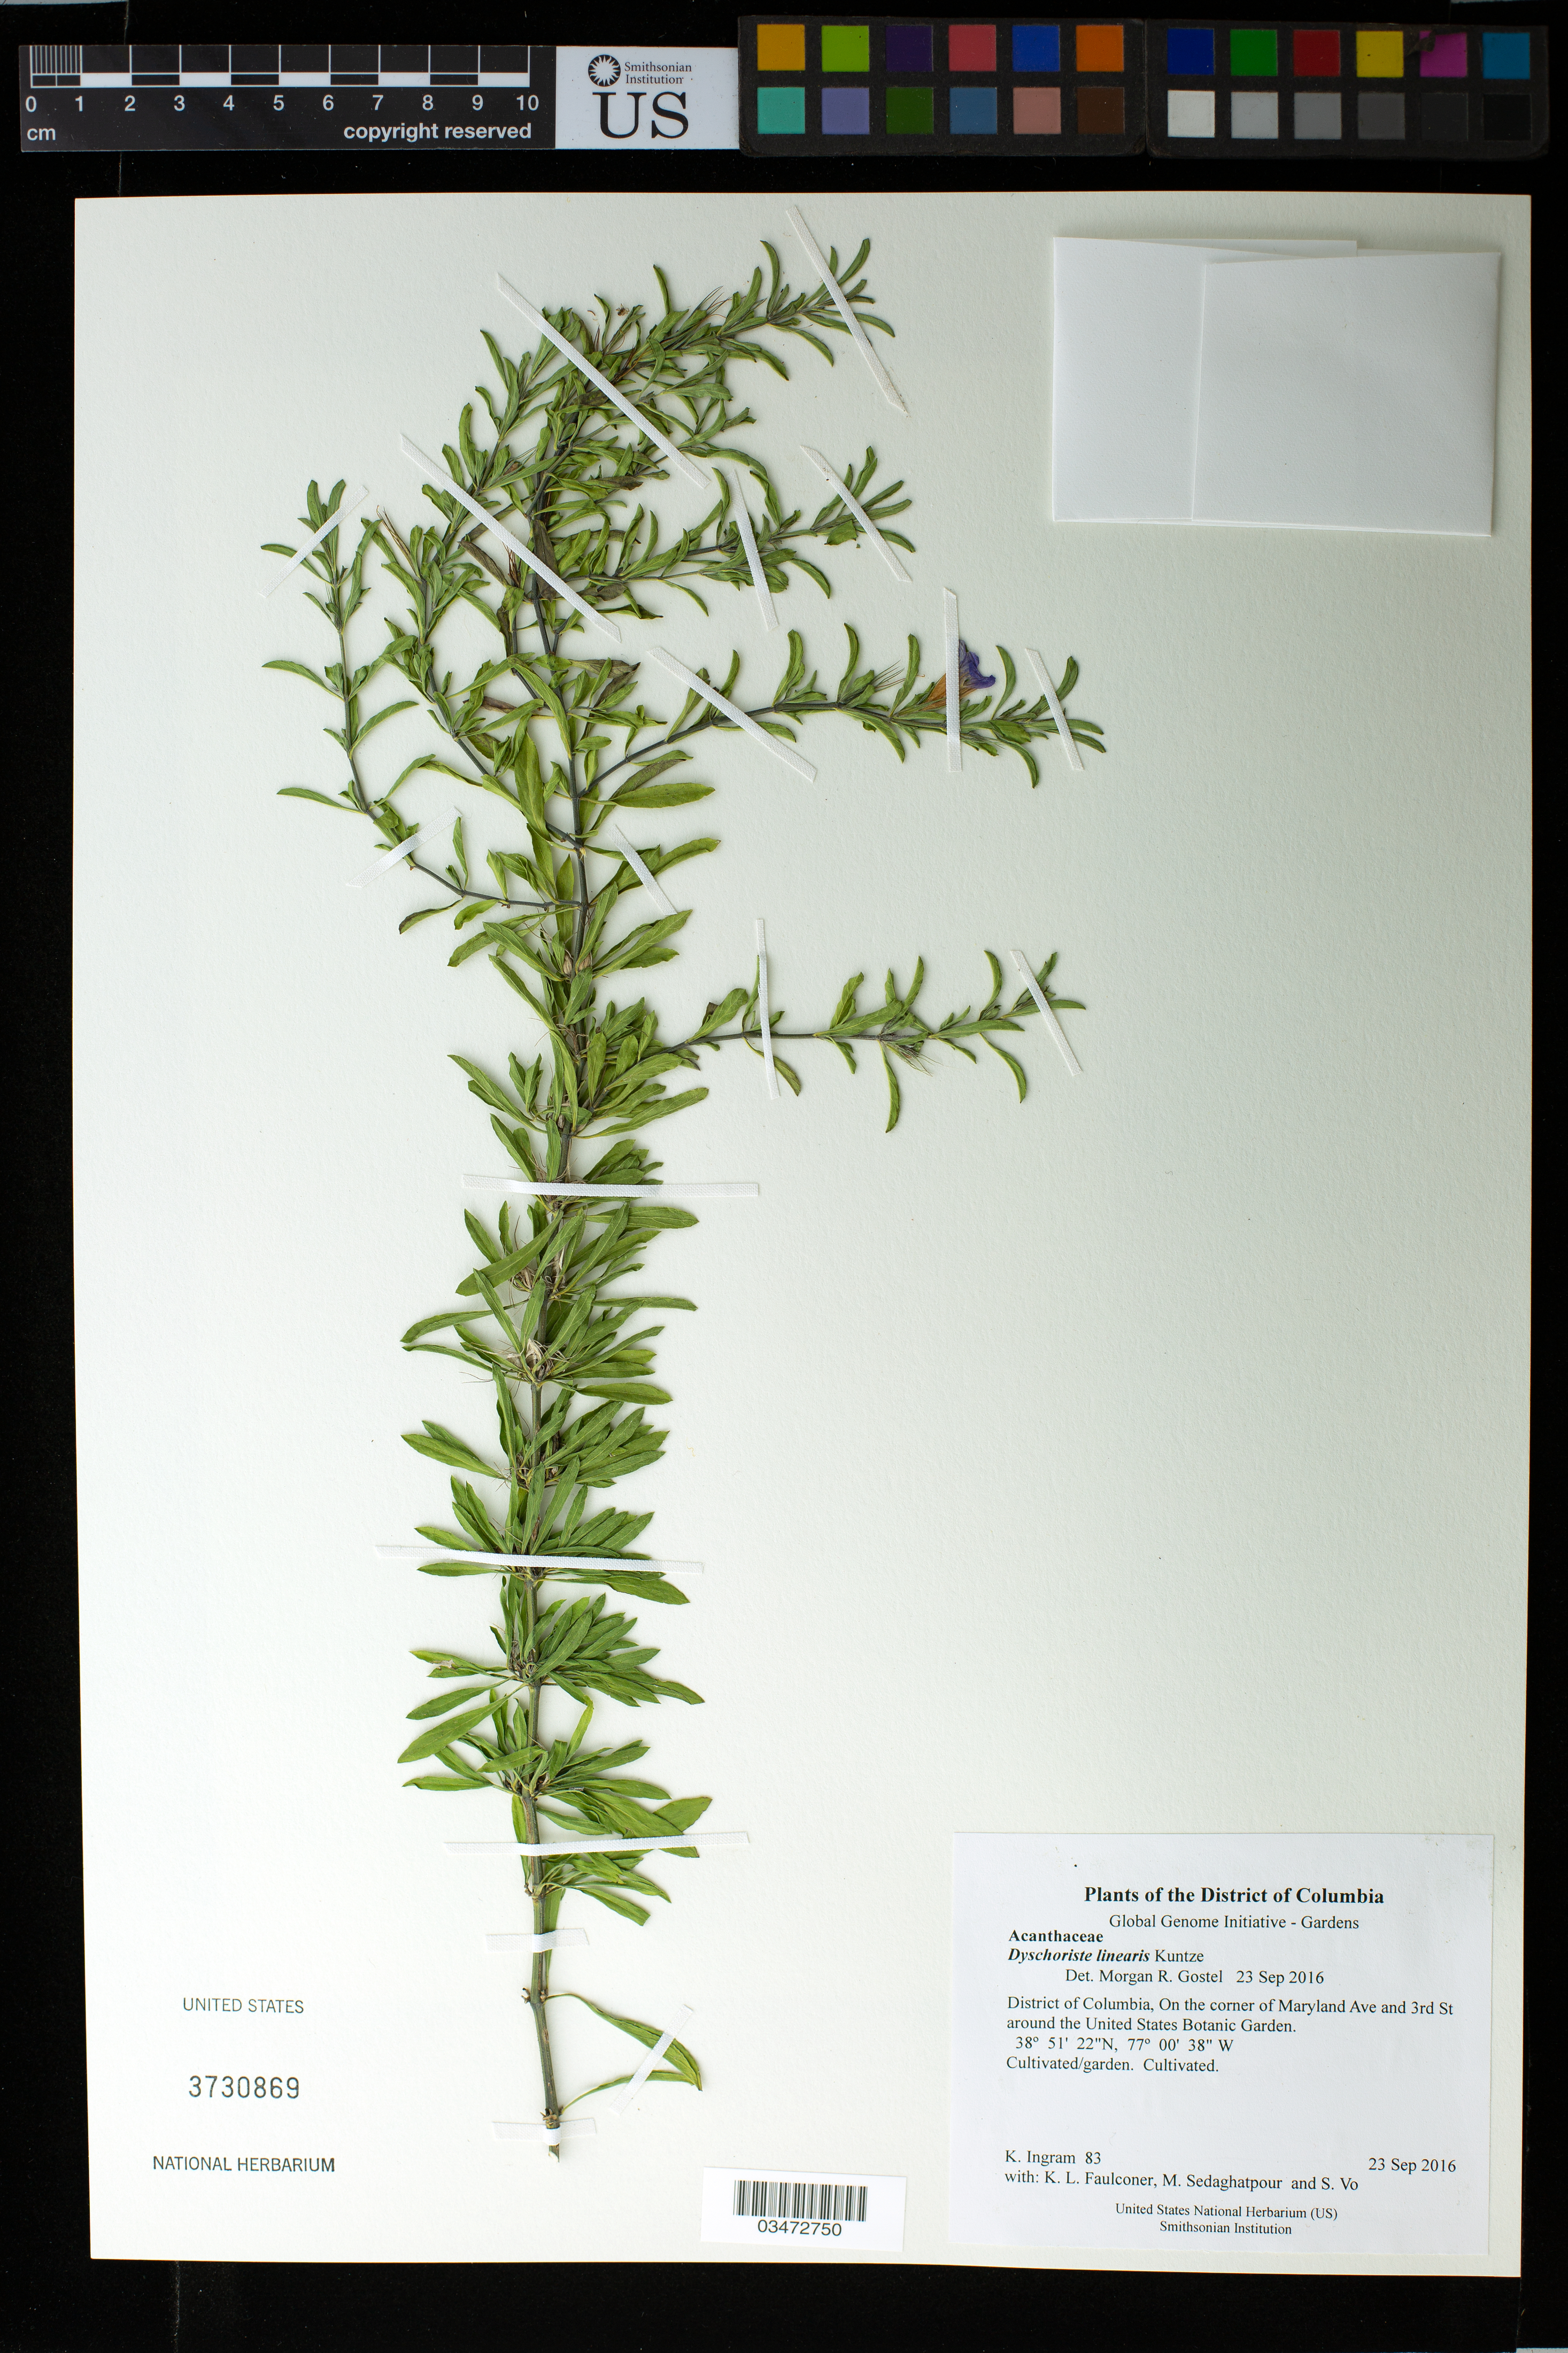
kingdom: Plantae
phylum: Tracheophyta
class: Magnoliopsida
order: Lamiales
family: Acanthaceae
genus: Dyschoriste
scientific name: Dyschoriste linearis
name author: (Torr. & A. Gray) Kuntze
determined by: Gostel, M. R.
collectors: K. S. Ingram, K. L. Faulconer, M. Sedaghatpour & S. Vo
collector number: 83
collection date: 2016-09-23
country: United States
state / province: District of Columbia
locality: On the corner of Maryland Ave and 3rd St around the United States Botanic Garden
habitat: Cultivated/garden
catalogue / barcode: US 3730869